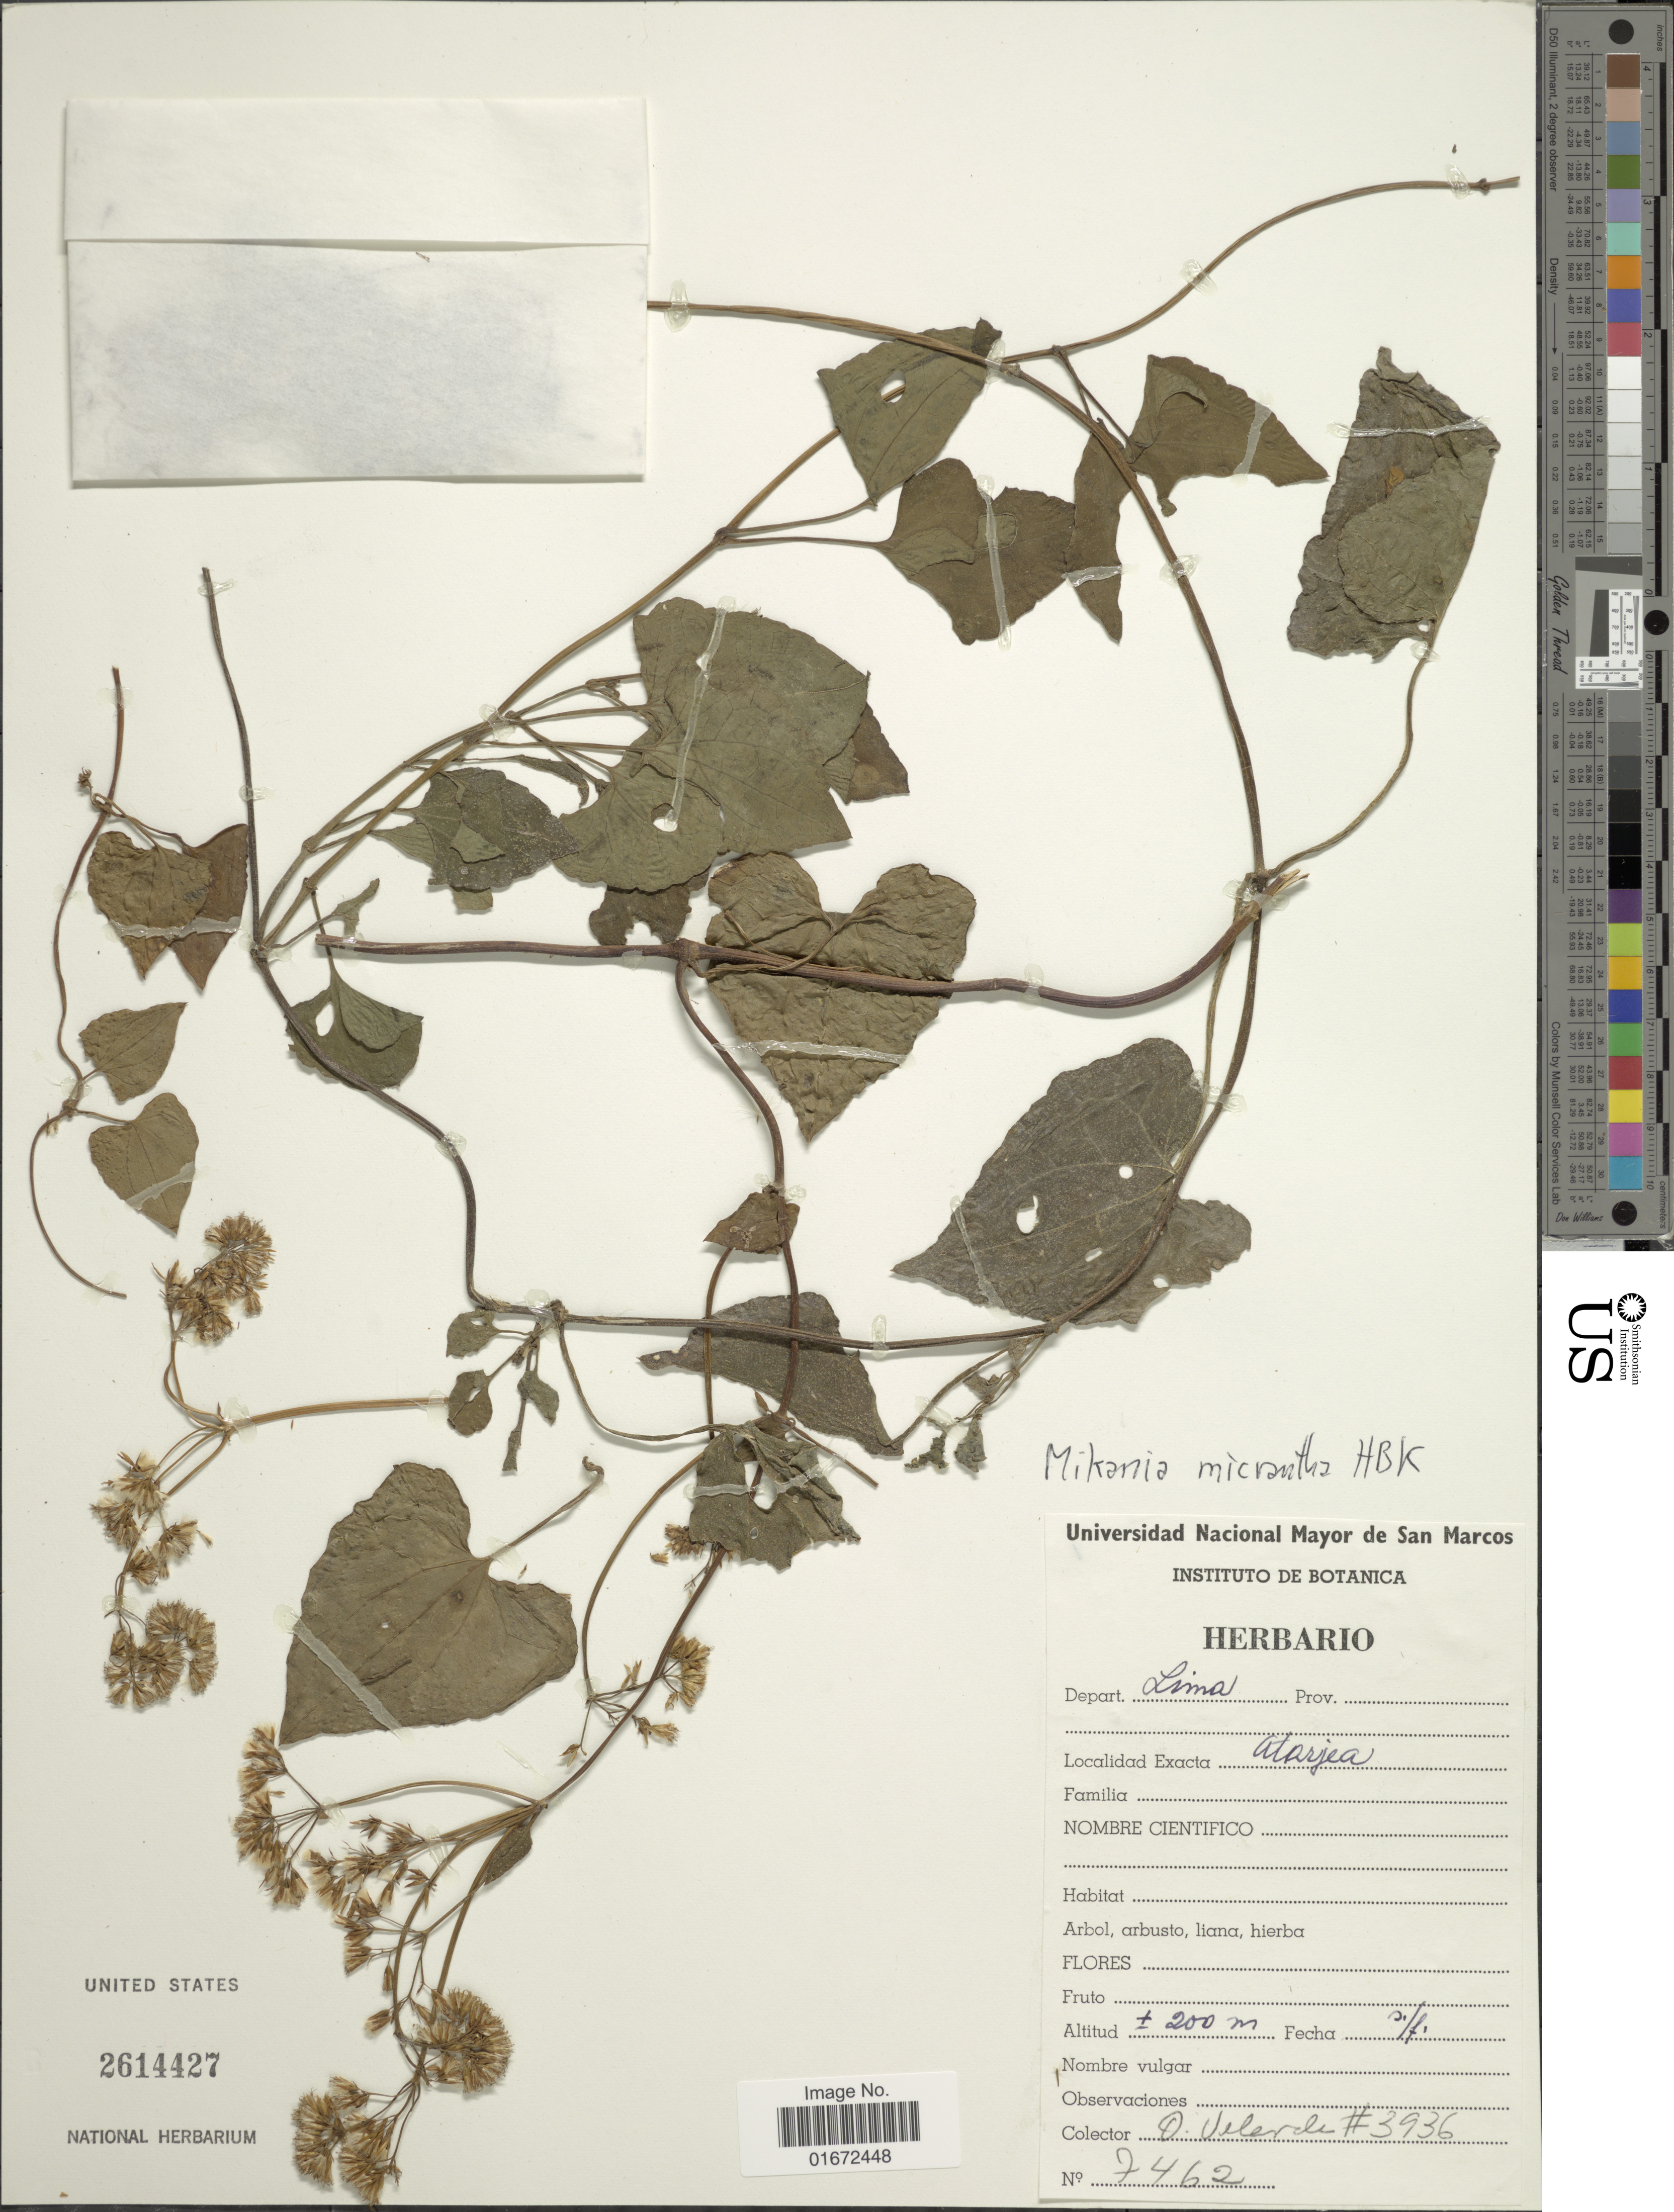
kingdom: Plantae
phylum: Tracheophyta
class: Magnoliopsida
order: Asterales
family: Asteraceae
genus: Mikania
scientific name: Mikania micrantha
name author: Kunth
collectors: O. Velarde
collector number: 3936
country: Peru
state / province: Lima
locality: Atarjea, Depart. Lima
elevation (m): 200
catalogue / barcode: US 2614427